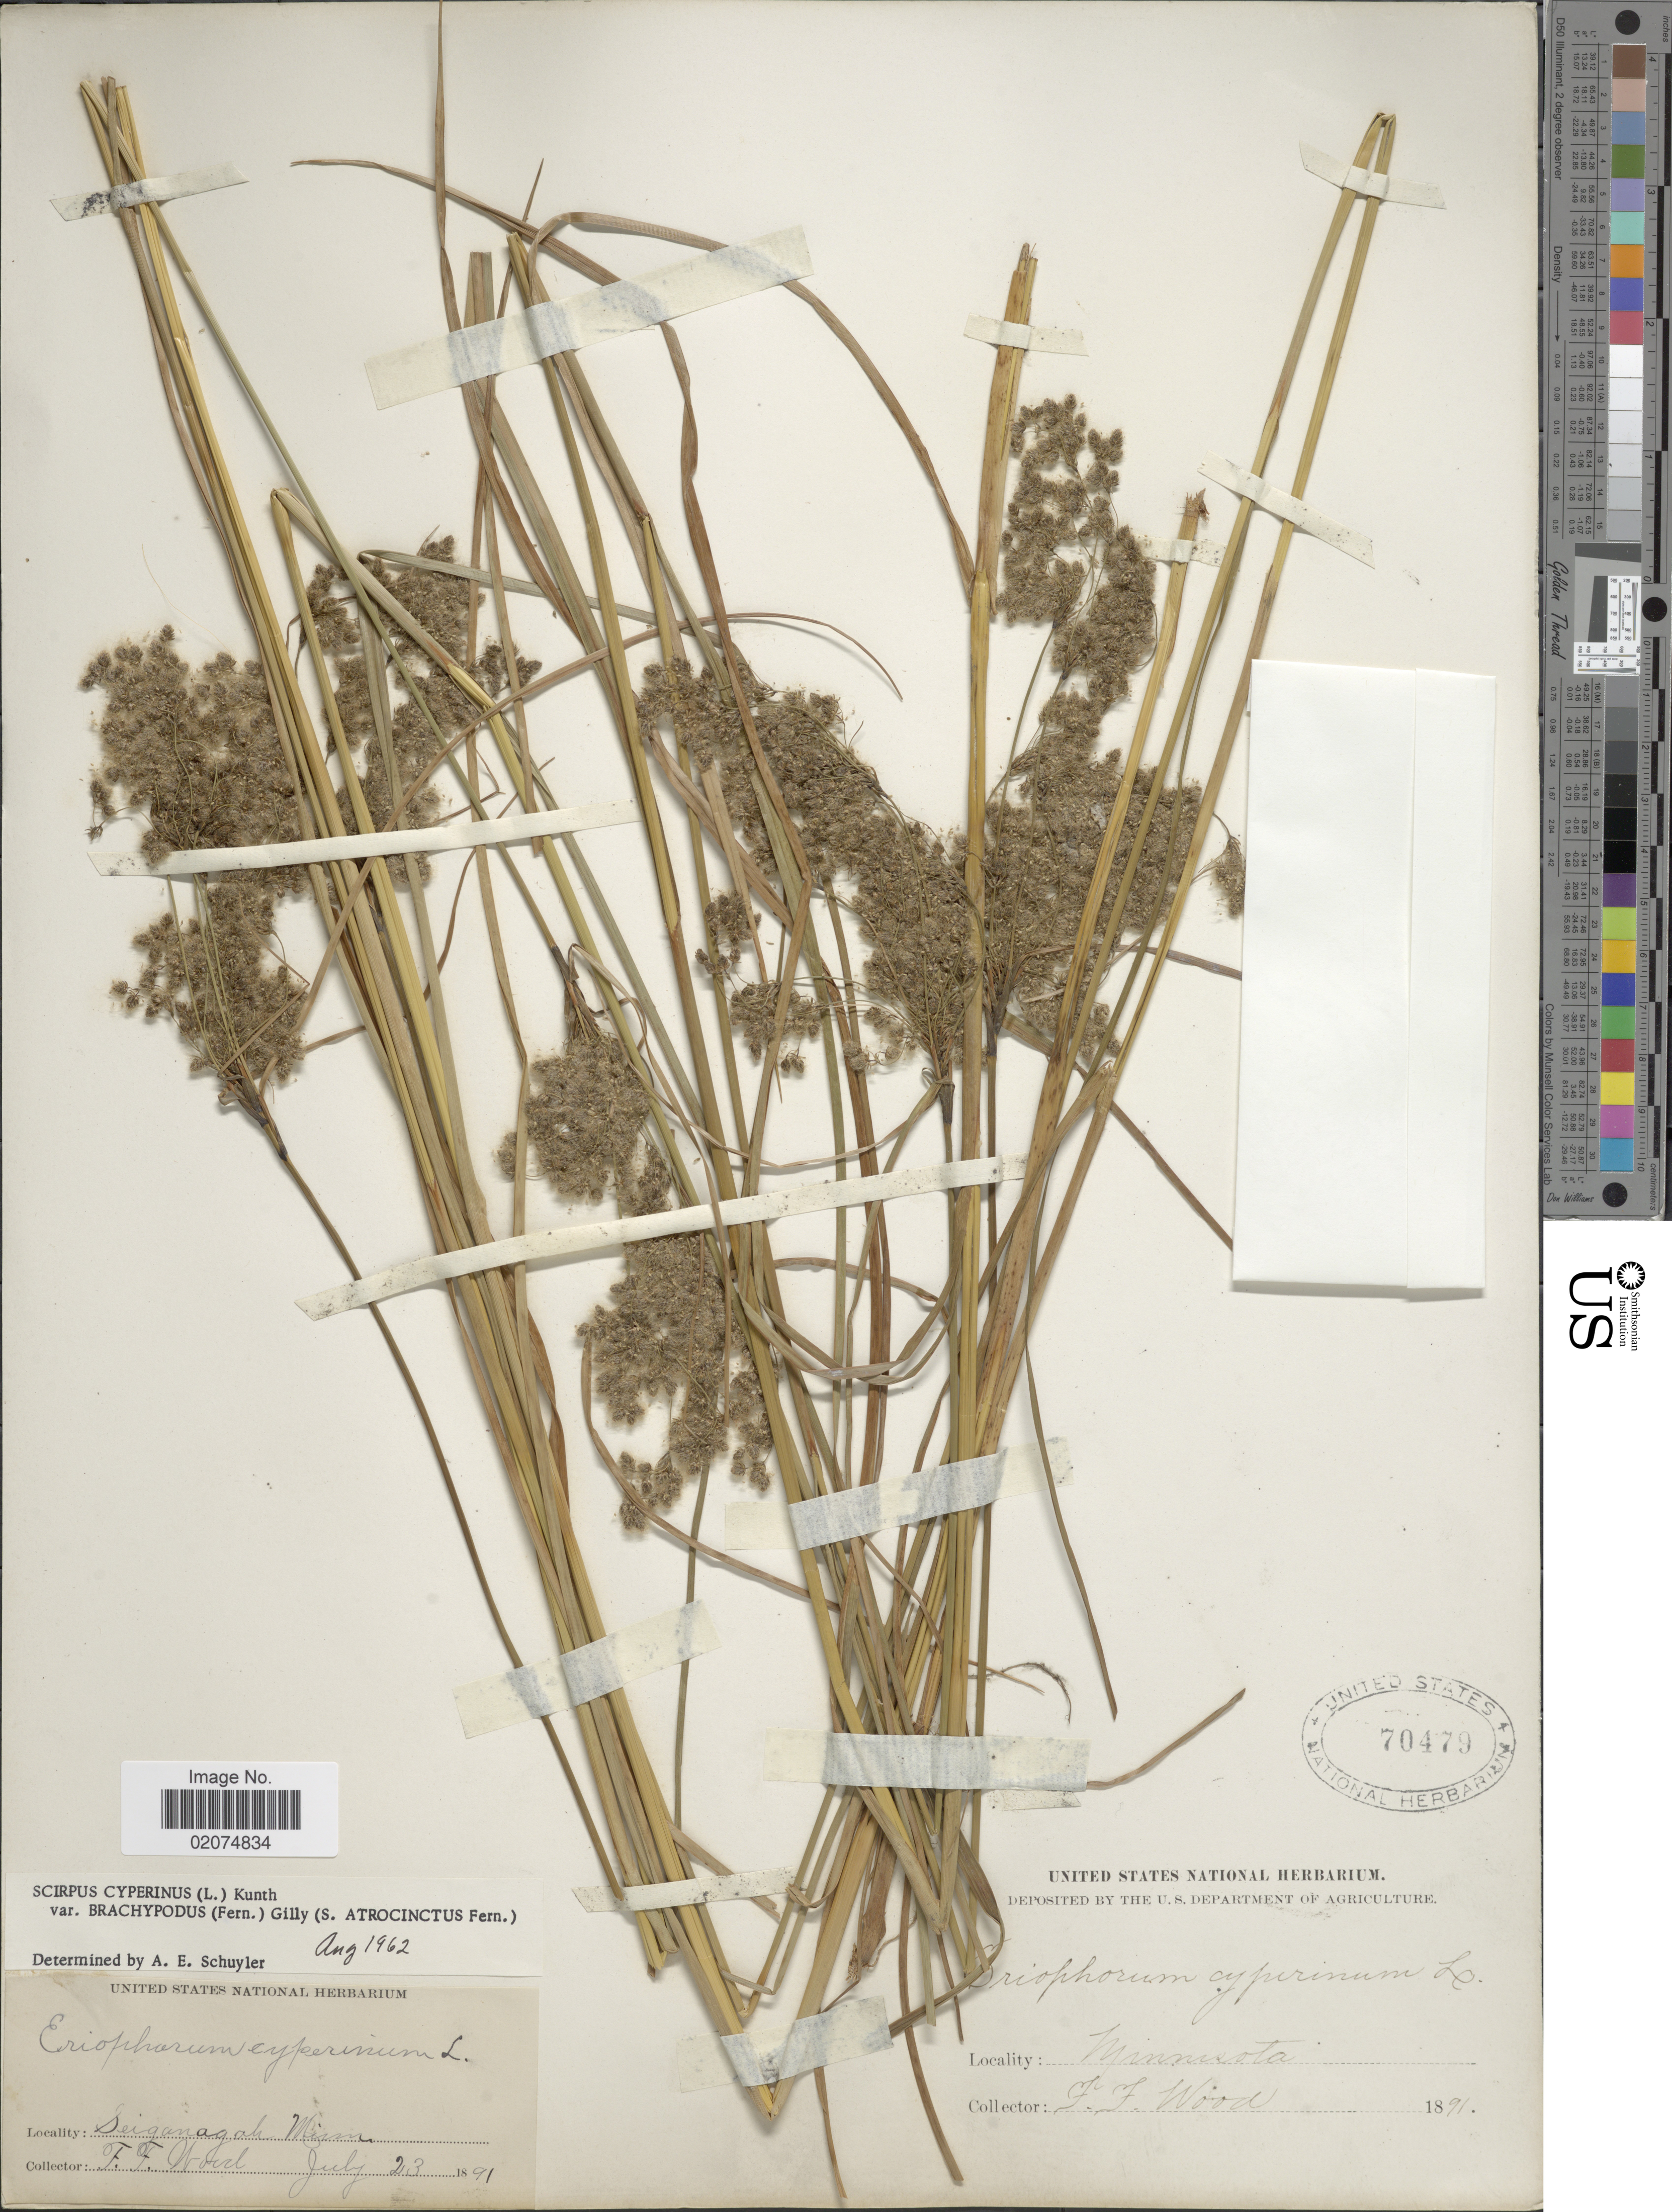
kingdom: Plantae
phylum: Tracheophyta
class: Liliopsida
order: Poales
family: Cyperaceae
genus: Scirpus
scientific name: Scirpus atrocinctus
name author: Fernald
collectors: F. Wood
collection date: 1891-07-23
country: United States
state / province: Minnesota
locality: Seiganagah, Minn.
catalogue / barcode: US 70479